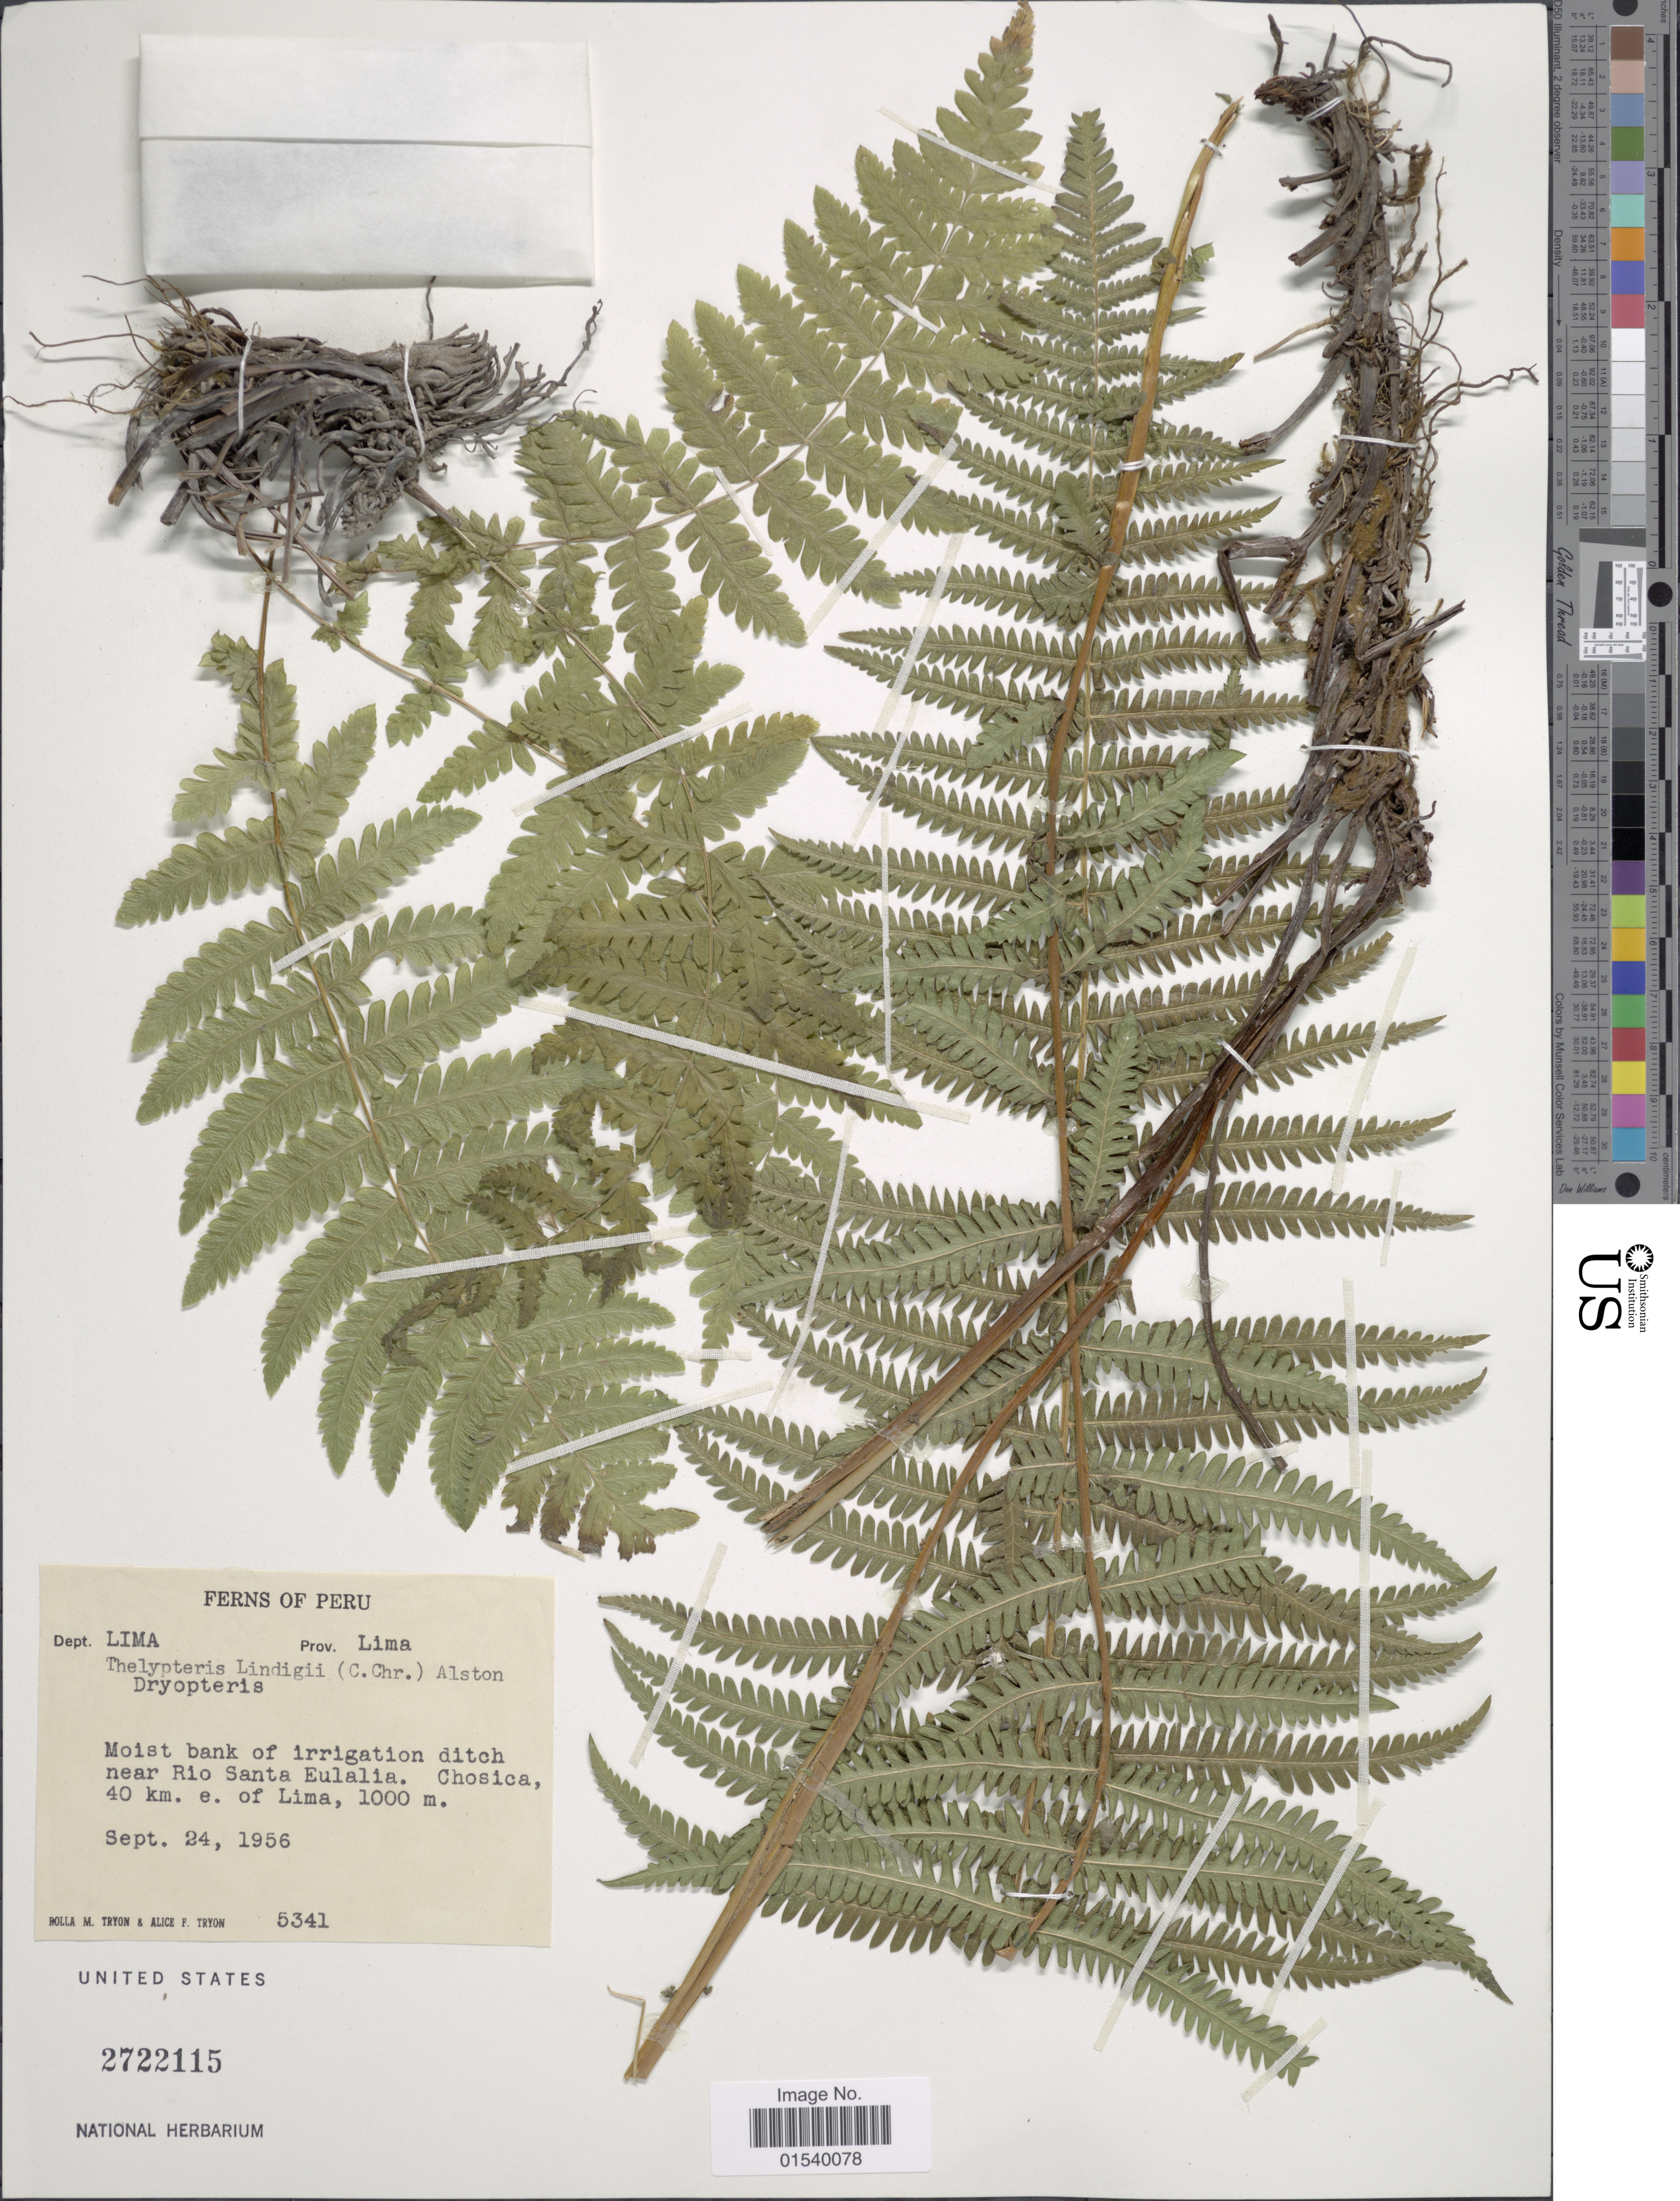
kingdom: Plantae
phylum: Tracheophyta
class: Polypodiopsida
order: Polypodiales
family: Thelypteridaceae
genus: Amauropelta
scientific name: Amauropelta deflexa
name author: (C. Presl) Á. Löve & D. Löve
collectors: R. M. Tryon & A. F. Tryon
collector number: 5341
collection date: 1956-09-24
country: Peru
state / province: Lima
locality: Dept. Lima, Moist bank of irrigation ditch near Rio Santa Eulalia. Chosica, 40 km. e. of Lima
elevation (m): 10000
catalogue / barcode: US 2722115